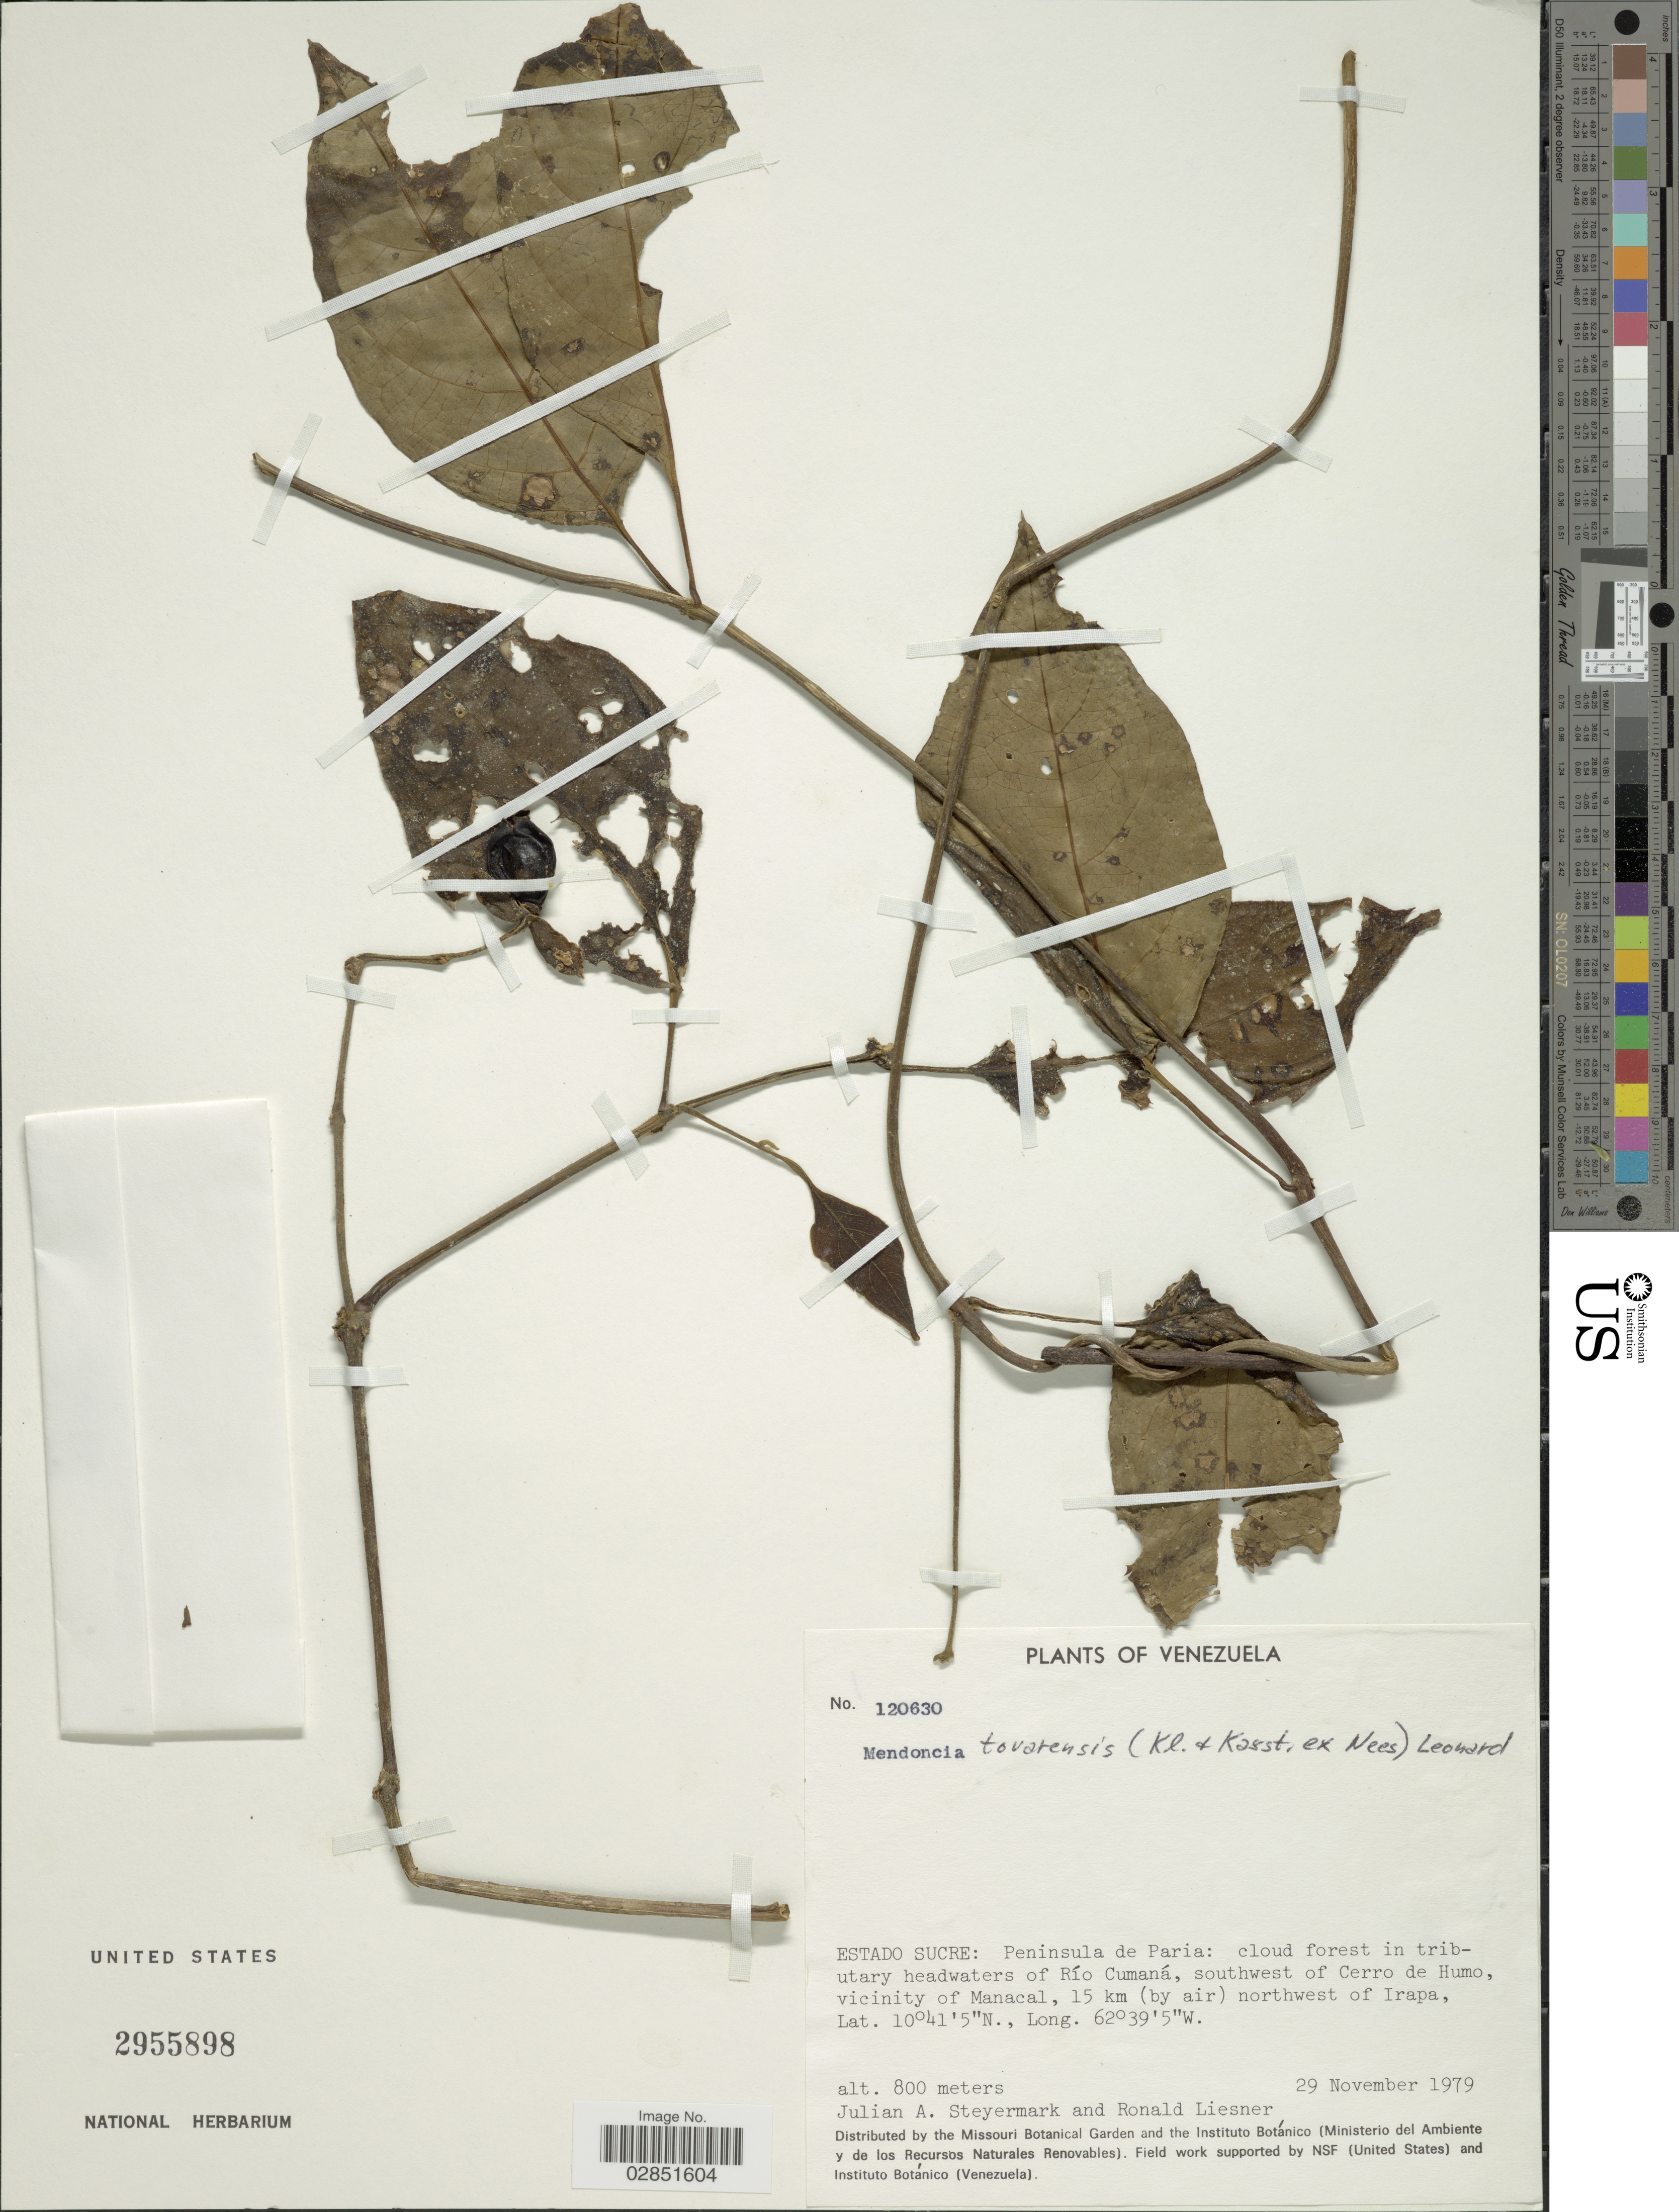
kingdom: Plantae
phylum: Tracheophyta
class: Magnoliopsida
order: Lamiales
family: Acanthaceae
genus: Mendoncia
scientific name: Mendoncia tovarensis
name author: (Klotzsch & H. Karst. ex Nees) Leonard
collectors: J. Steyermark & R. L. Liesner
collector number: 120630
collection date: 1979-11-29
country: Venezuela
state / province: Sucre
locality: Estado Sucre: Peninsula de Paria: cloud forest in tributary headwaters of Río Cumaná, southwest of Cerro de Humo, vicinity of Manacal, 15 km (by air) northwest of Irapa.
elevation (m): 800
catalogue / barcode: US 2955898